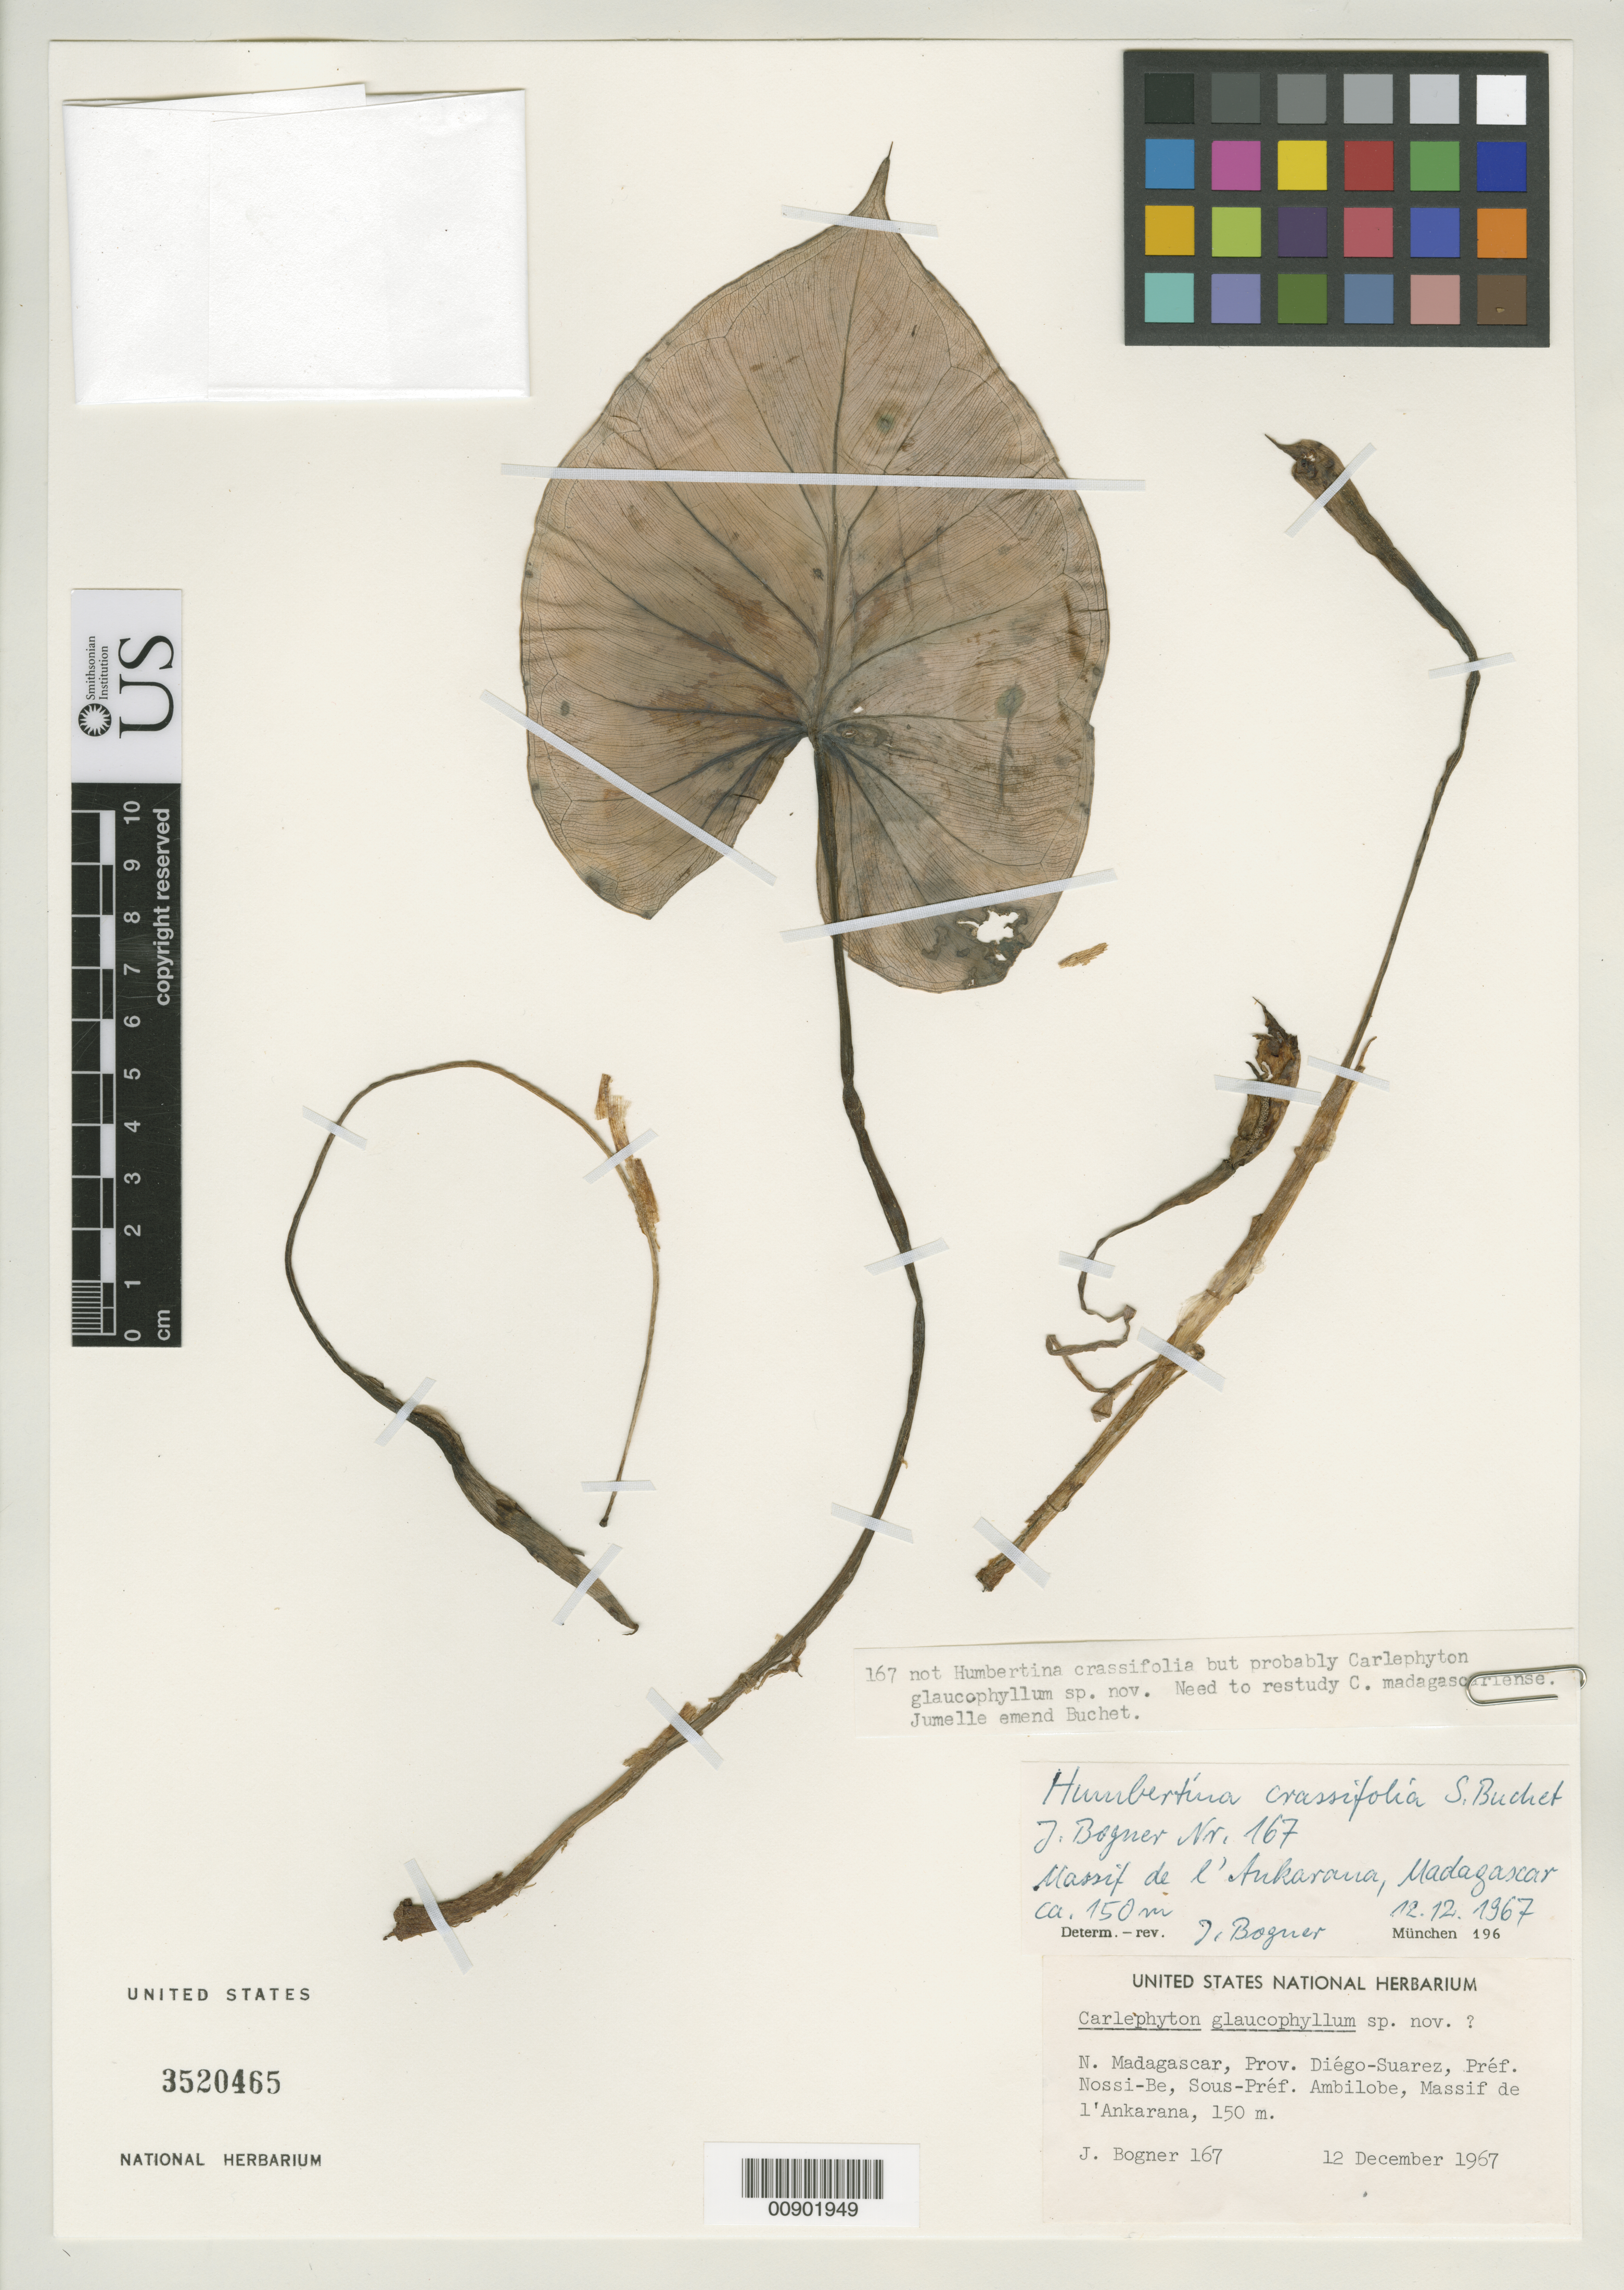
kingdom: Plantae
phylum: Tracheophyta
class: Liliopsida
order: Alismatales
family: Araceae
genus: Carlephyton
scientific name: Carlephyton glaucophyllum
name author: Bogner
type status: Isotype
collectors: J. Bogner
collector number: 167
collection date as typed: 12 Dec 1967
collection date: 1967-12-12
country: Madagascar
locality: N. Madagascar, Prov. Diégo-Suarez, Préf. Nossi-Be, Sous-Préf. Ambilobe, Massif de l'Ankarana.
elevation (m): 150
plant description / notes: This sheet (1 of 2 duplicates of this collection at US) is presumably an isotype; neither sheet was annotated by Bogner as holotype and the protologue does not cite the US sheet number of the holotype.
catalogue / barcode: US 3520465